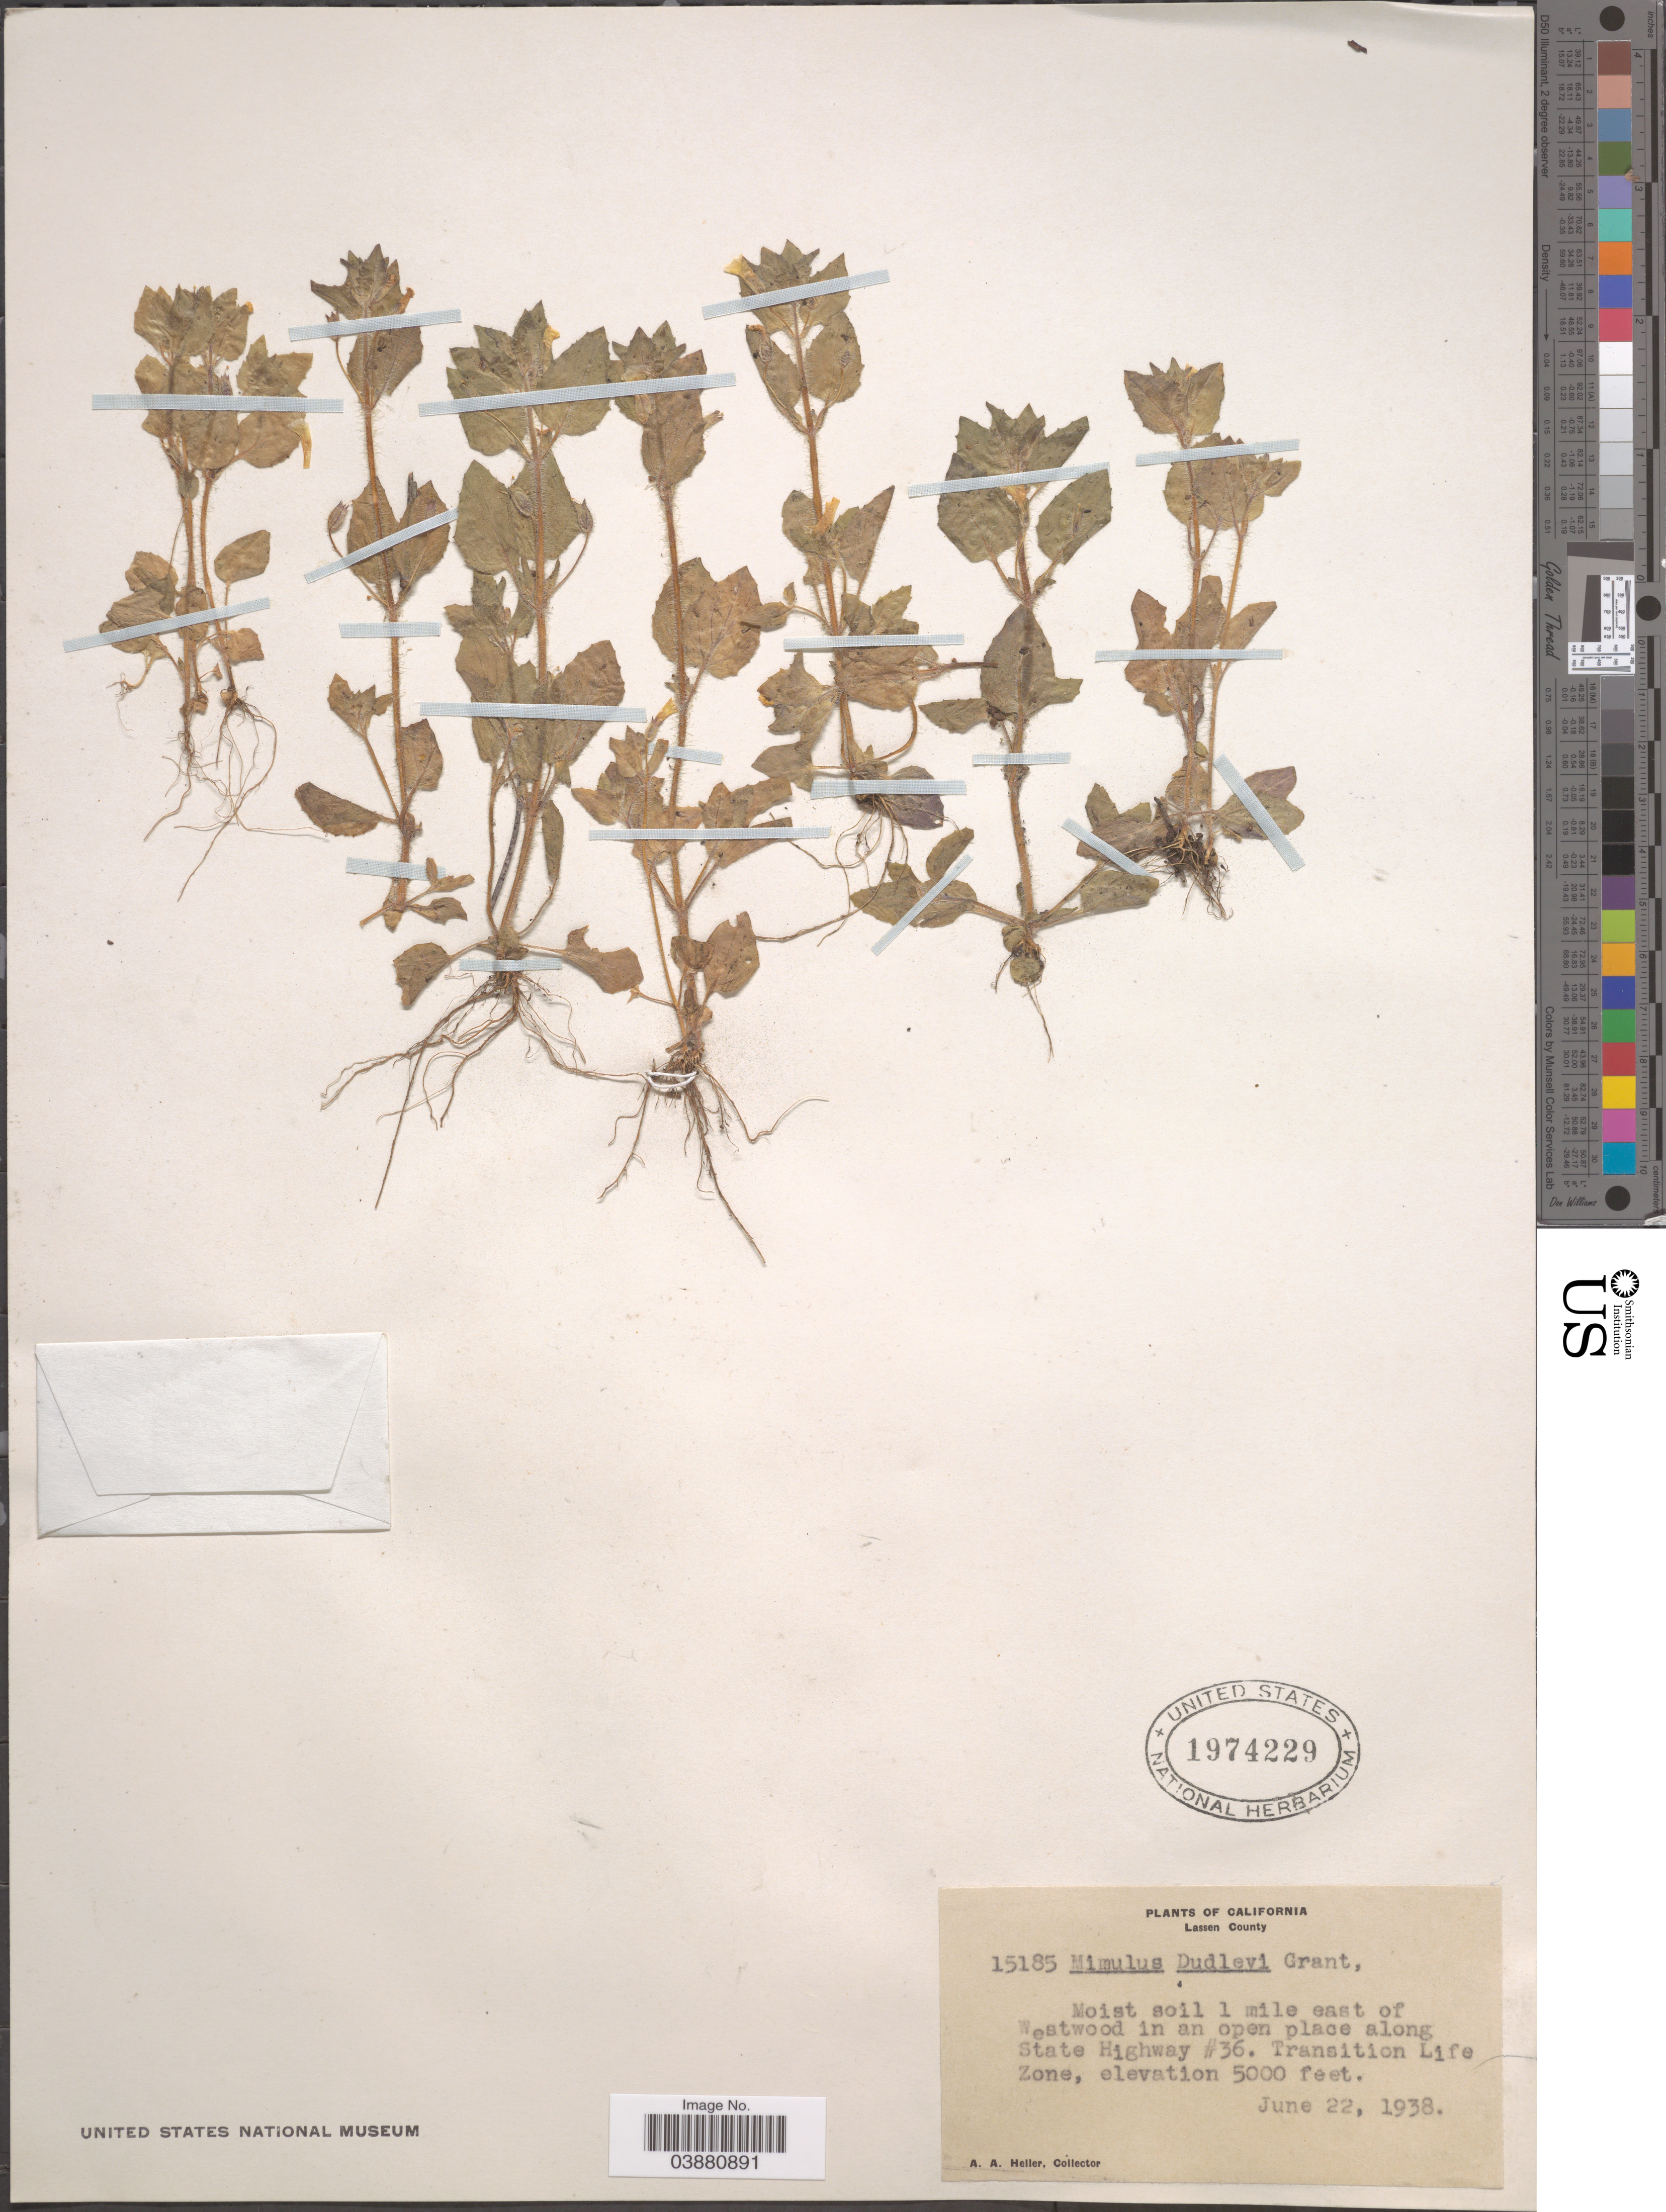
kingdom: Plantae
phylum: Tracheophyta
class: Magnoliopsida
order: Lamiales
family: Phrymaceae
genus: Mimulus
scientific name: Mimulus dudleyi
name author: A.L. Grant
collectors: A. A. Heller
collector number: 15185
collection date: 1938-06-22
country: United States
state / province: California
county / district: Lassen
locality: Lassen County. Moist soil 1 mile east of Westwood in an open place along State Highway #36. Transition Life Zone.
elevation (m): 1524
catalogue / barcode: US 1974229